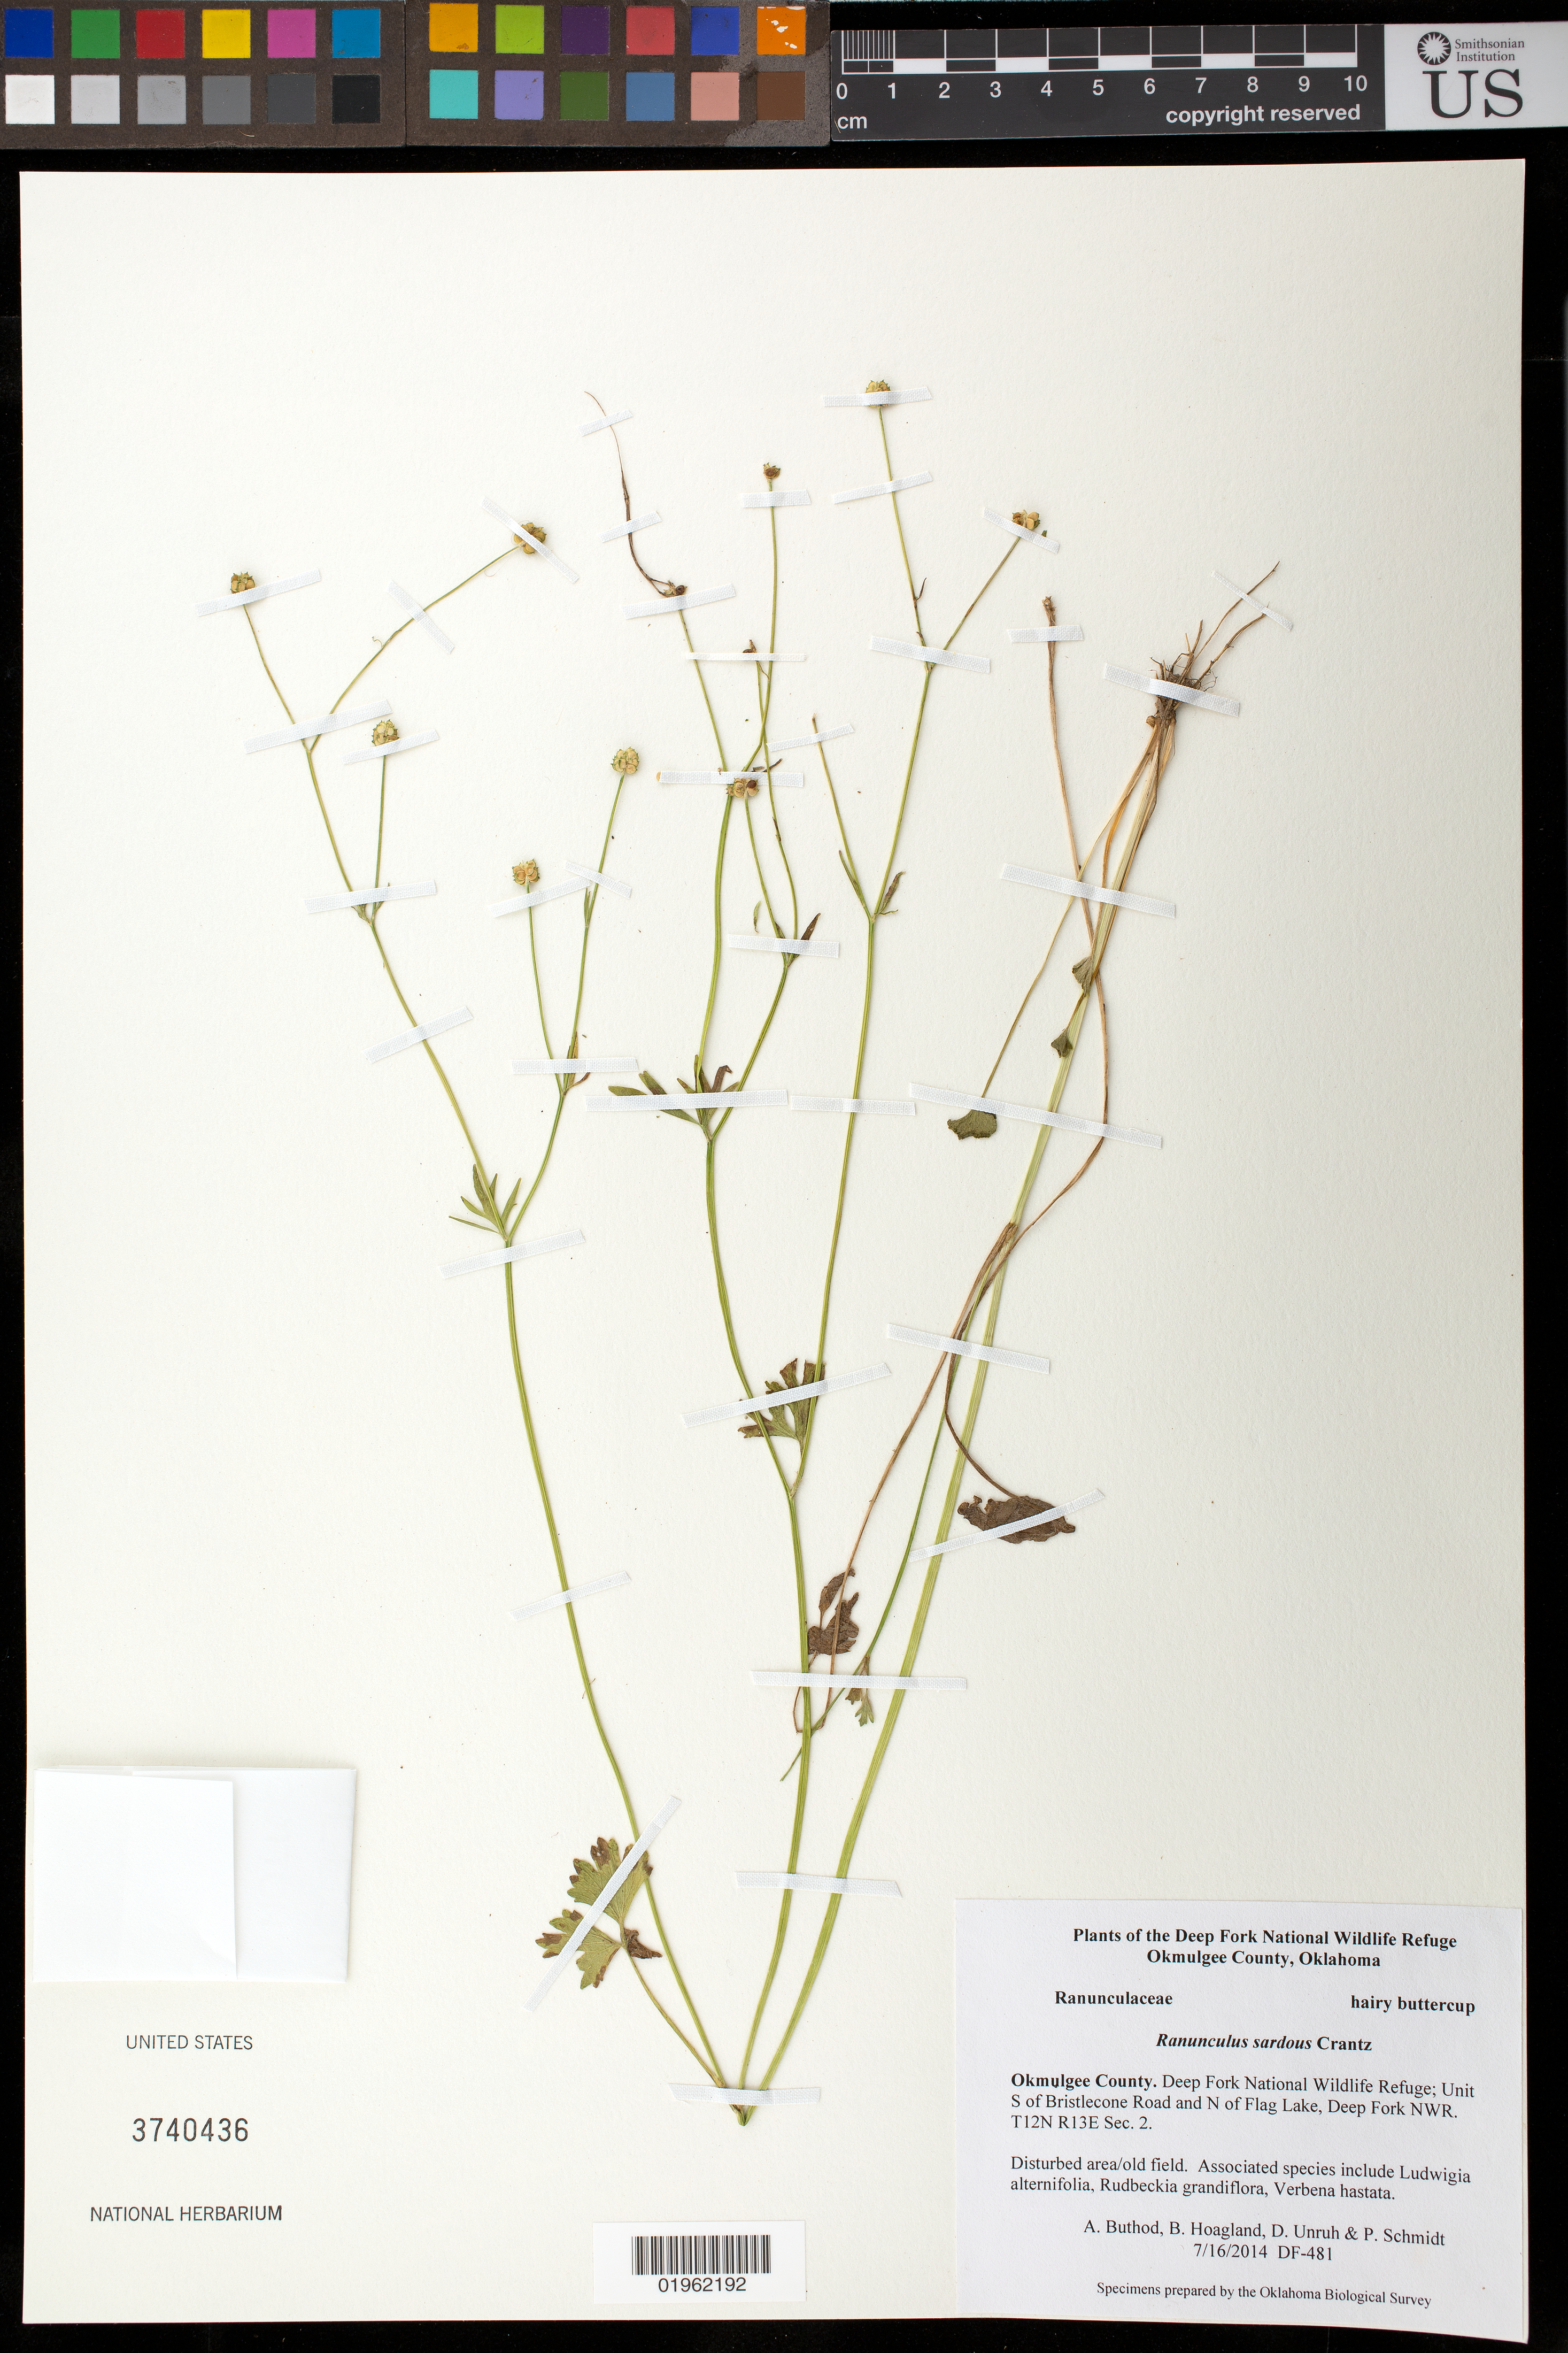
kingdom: Plantae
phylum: Tracheophyta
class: Magnoliopsida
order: Ranunculales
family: Ranunculaceae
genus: Ranunculus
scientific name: Ranunculus sardous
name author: Crantz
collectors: A. Buthod & B. Hoagland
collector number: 481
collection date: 2014-07-16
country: United States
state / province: Oklahoma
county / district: Okmulgee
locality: Deep Fork National Wildlife Refuge; Unit S of Bristlecone Road and N of Flag Lake, Deep Fork NWR. T12N R13E Sec.2.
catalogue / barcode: US 3740436